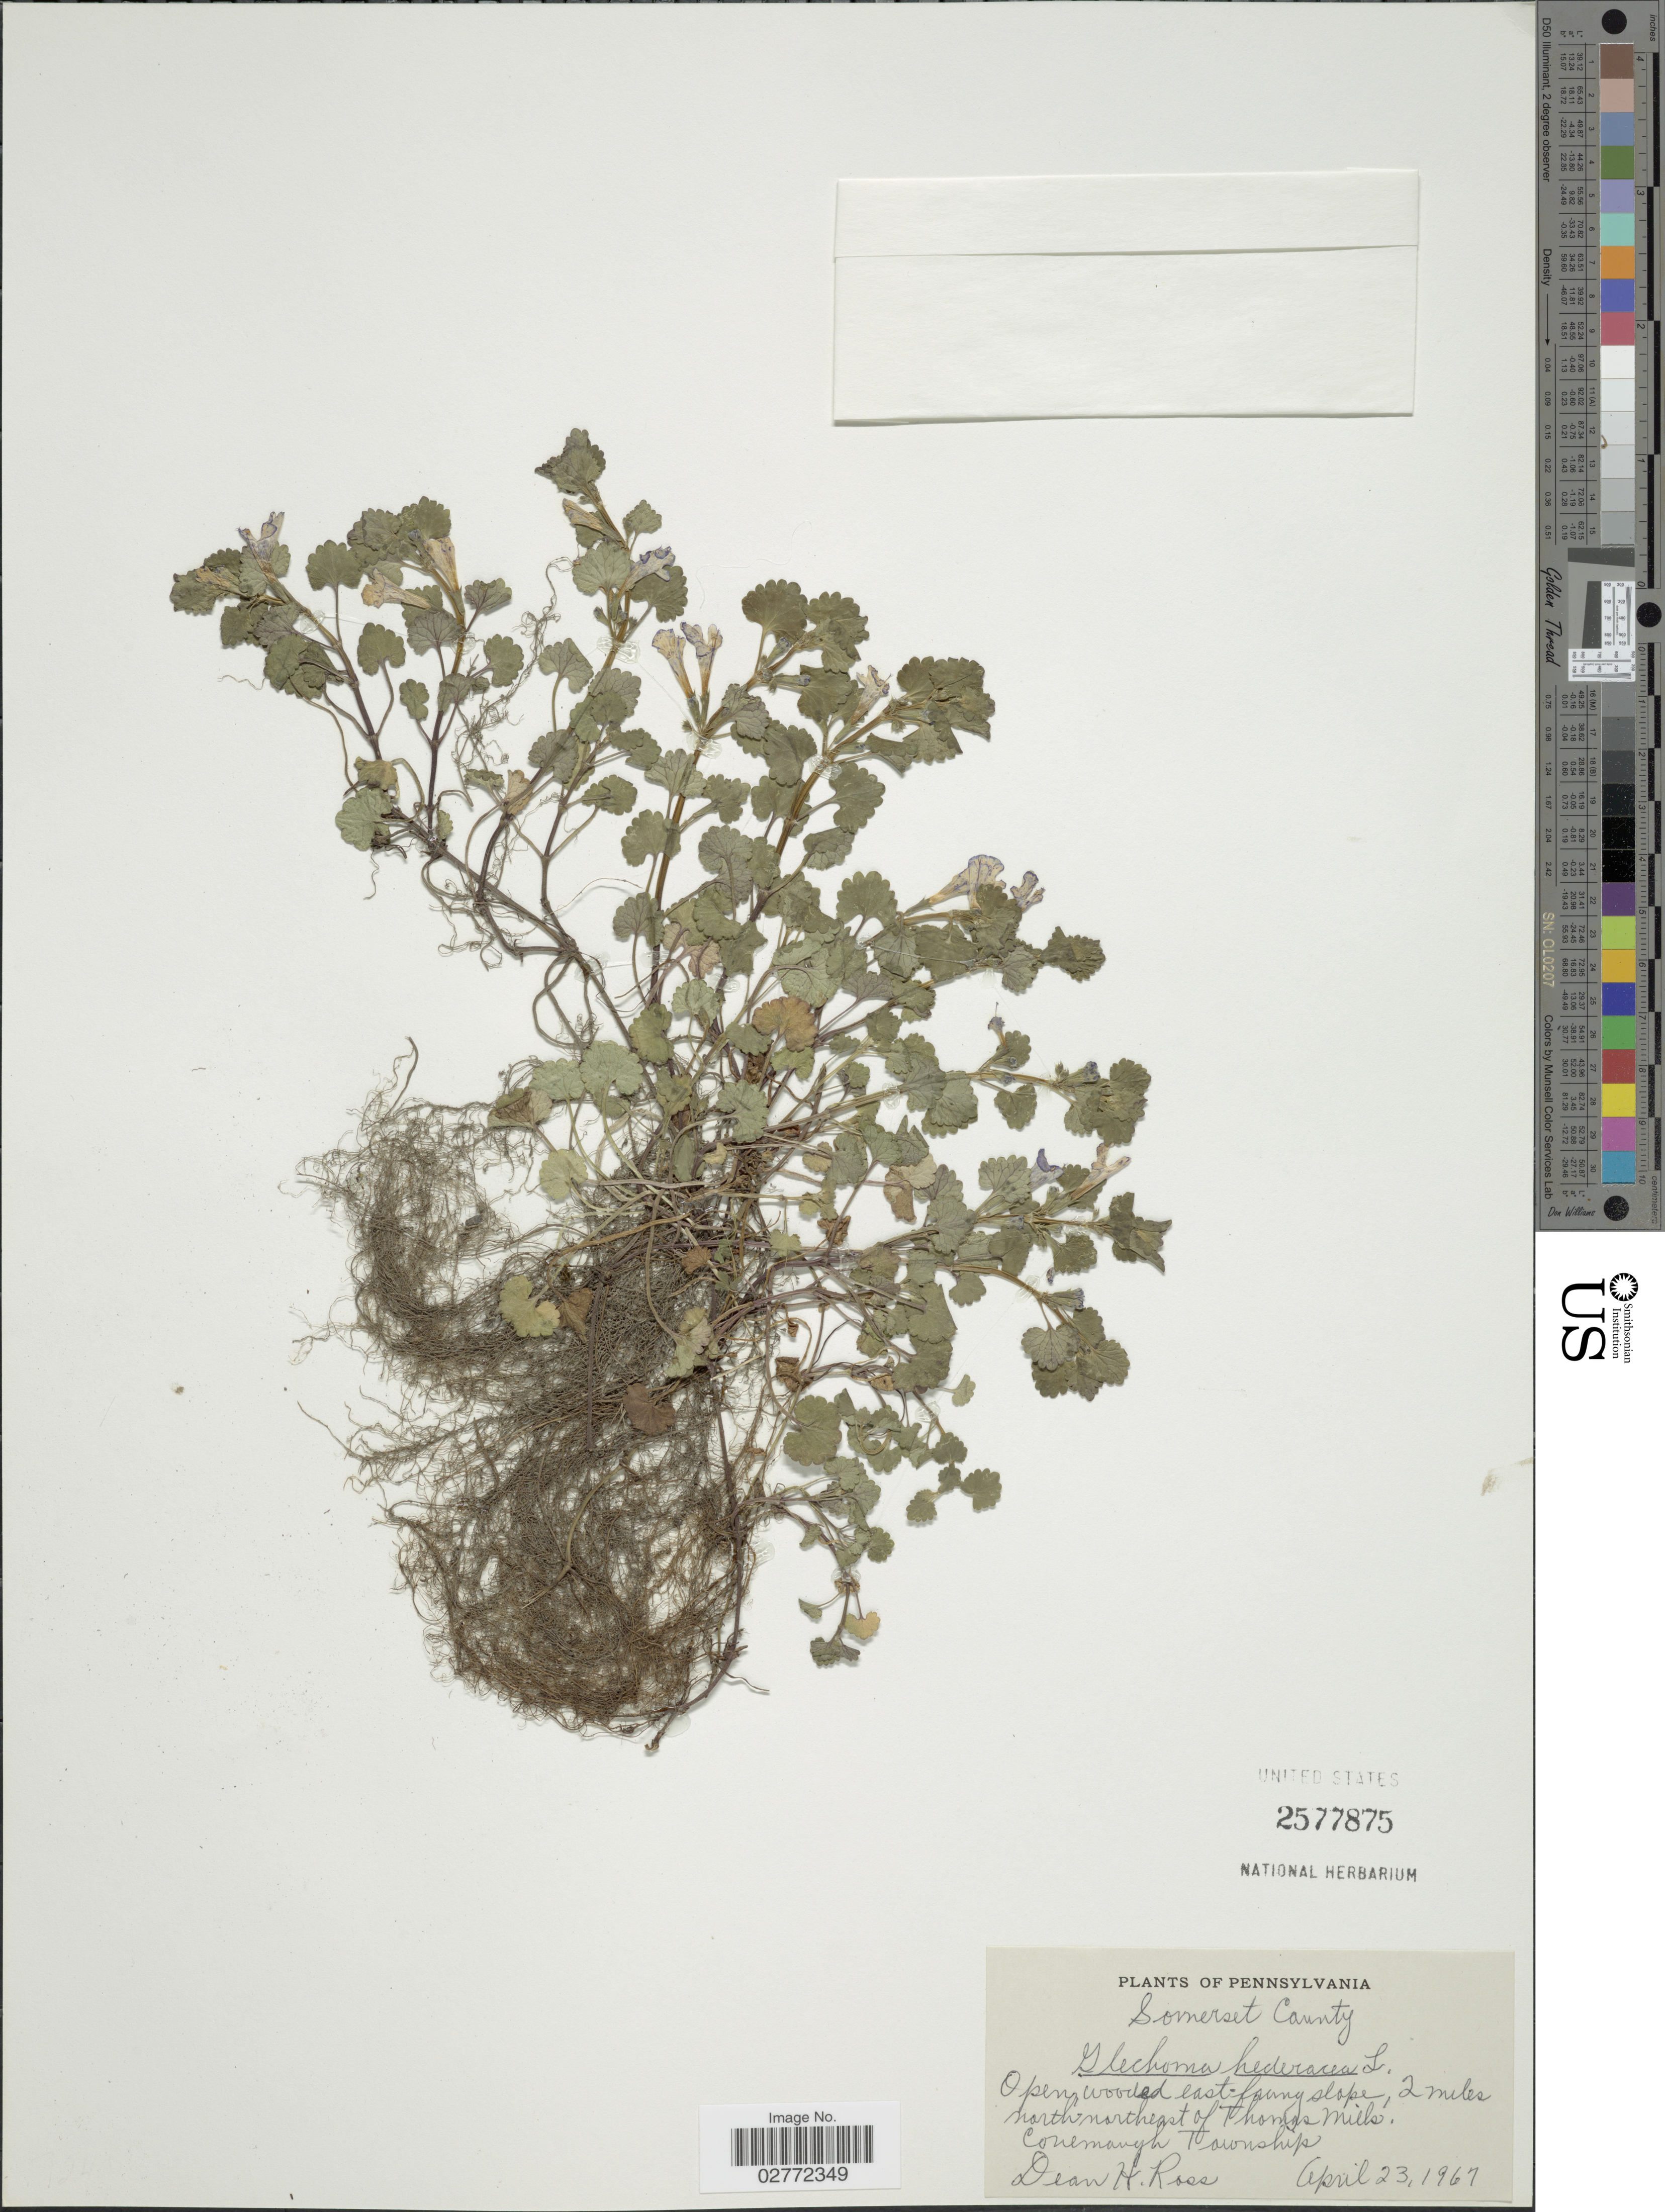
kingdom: Plantae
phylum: Tracheophyta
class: Magnoliopsida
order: Lamiales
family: Lamiaceae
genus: Glechoma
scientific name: Glechoma hederacea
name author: L.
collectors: D. Ross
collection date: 1967-04-23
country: United States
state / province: Pennsylvania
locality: Somerset County. Open wooded east-facing slope, 2 miles north-northeast of Thomas Mills. Conemangh Township.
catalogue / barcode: US 2577875